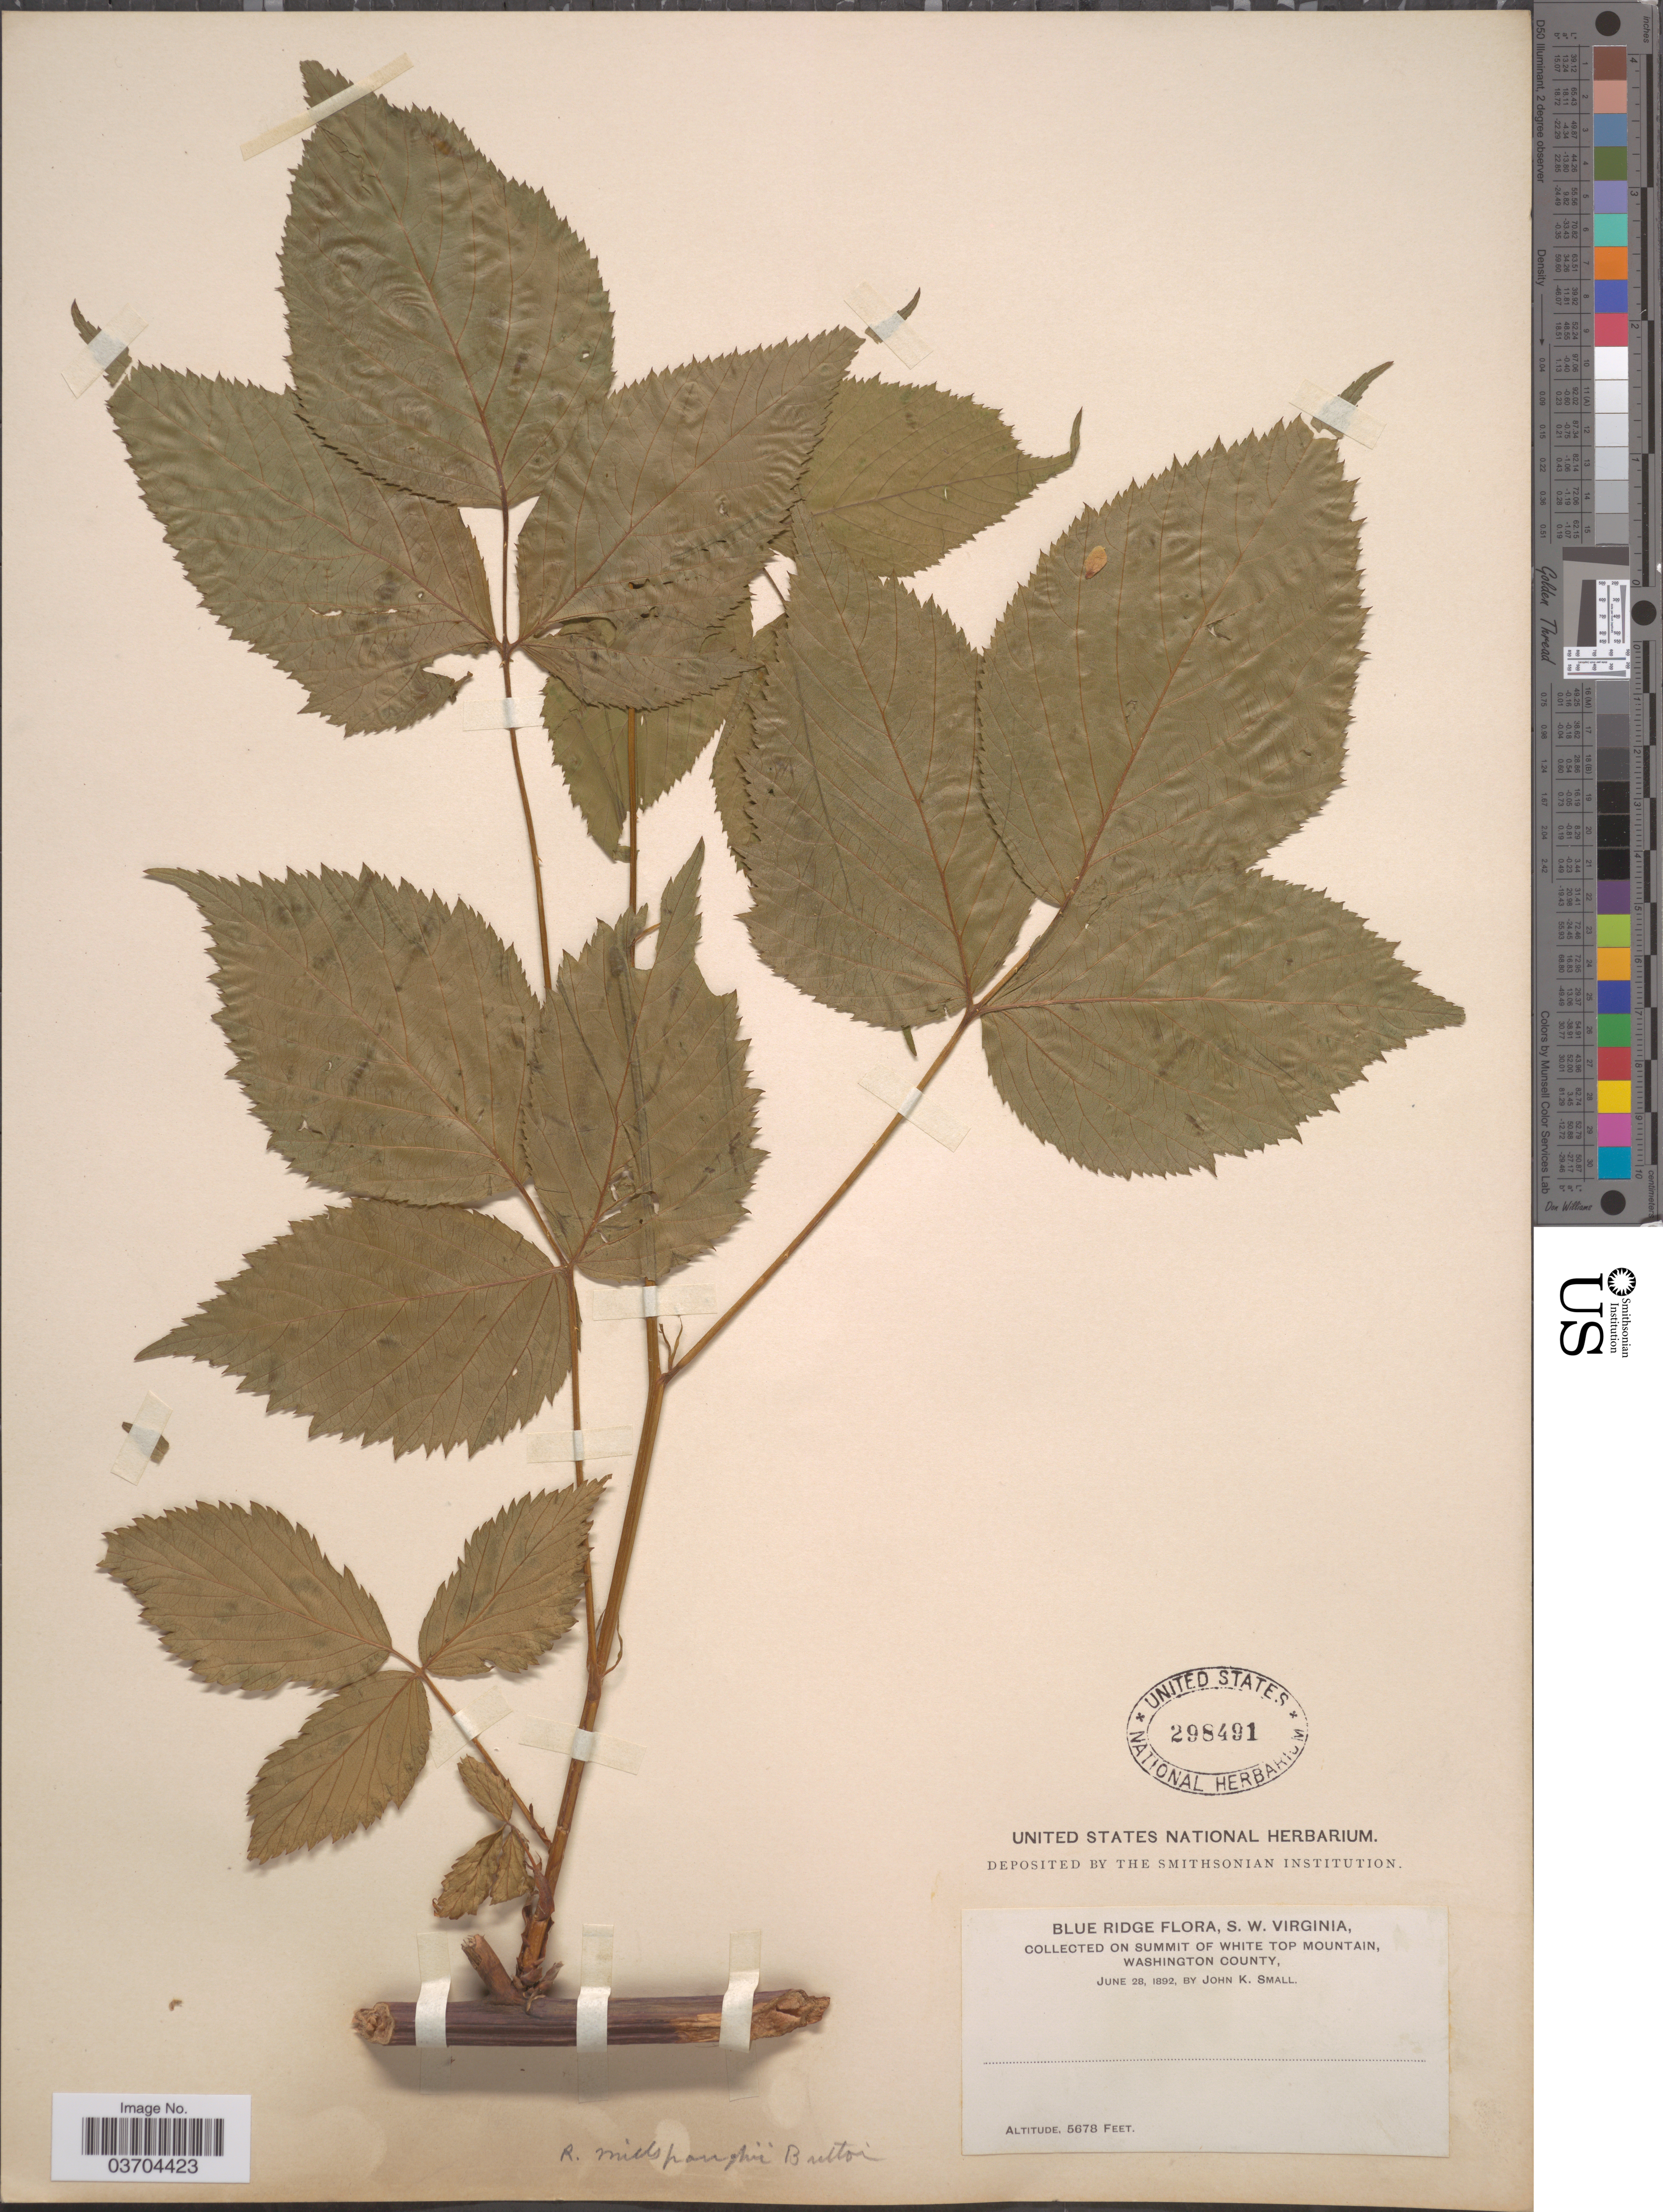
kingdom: Plantae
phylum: Tracheophyta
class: Magnoliopsida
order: Rosales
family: Rosaceae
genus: Rubus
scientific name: Rubus canadensis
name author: L.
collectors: J. K. Small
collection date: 1892-06-28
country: United States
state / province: Virginia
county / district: Washington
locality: Blue Ridge, S. W. Virginia. On Summit of White Top Mountain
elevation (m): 1731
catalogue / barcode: US 298491